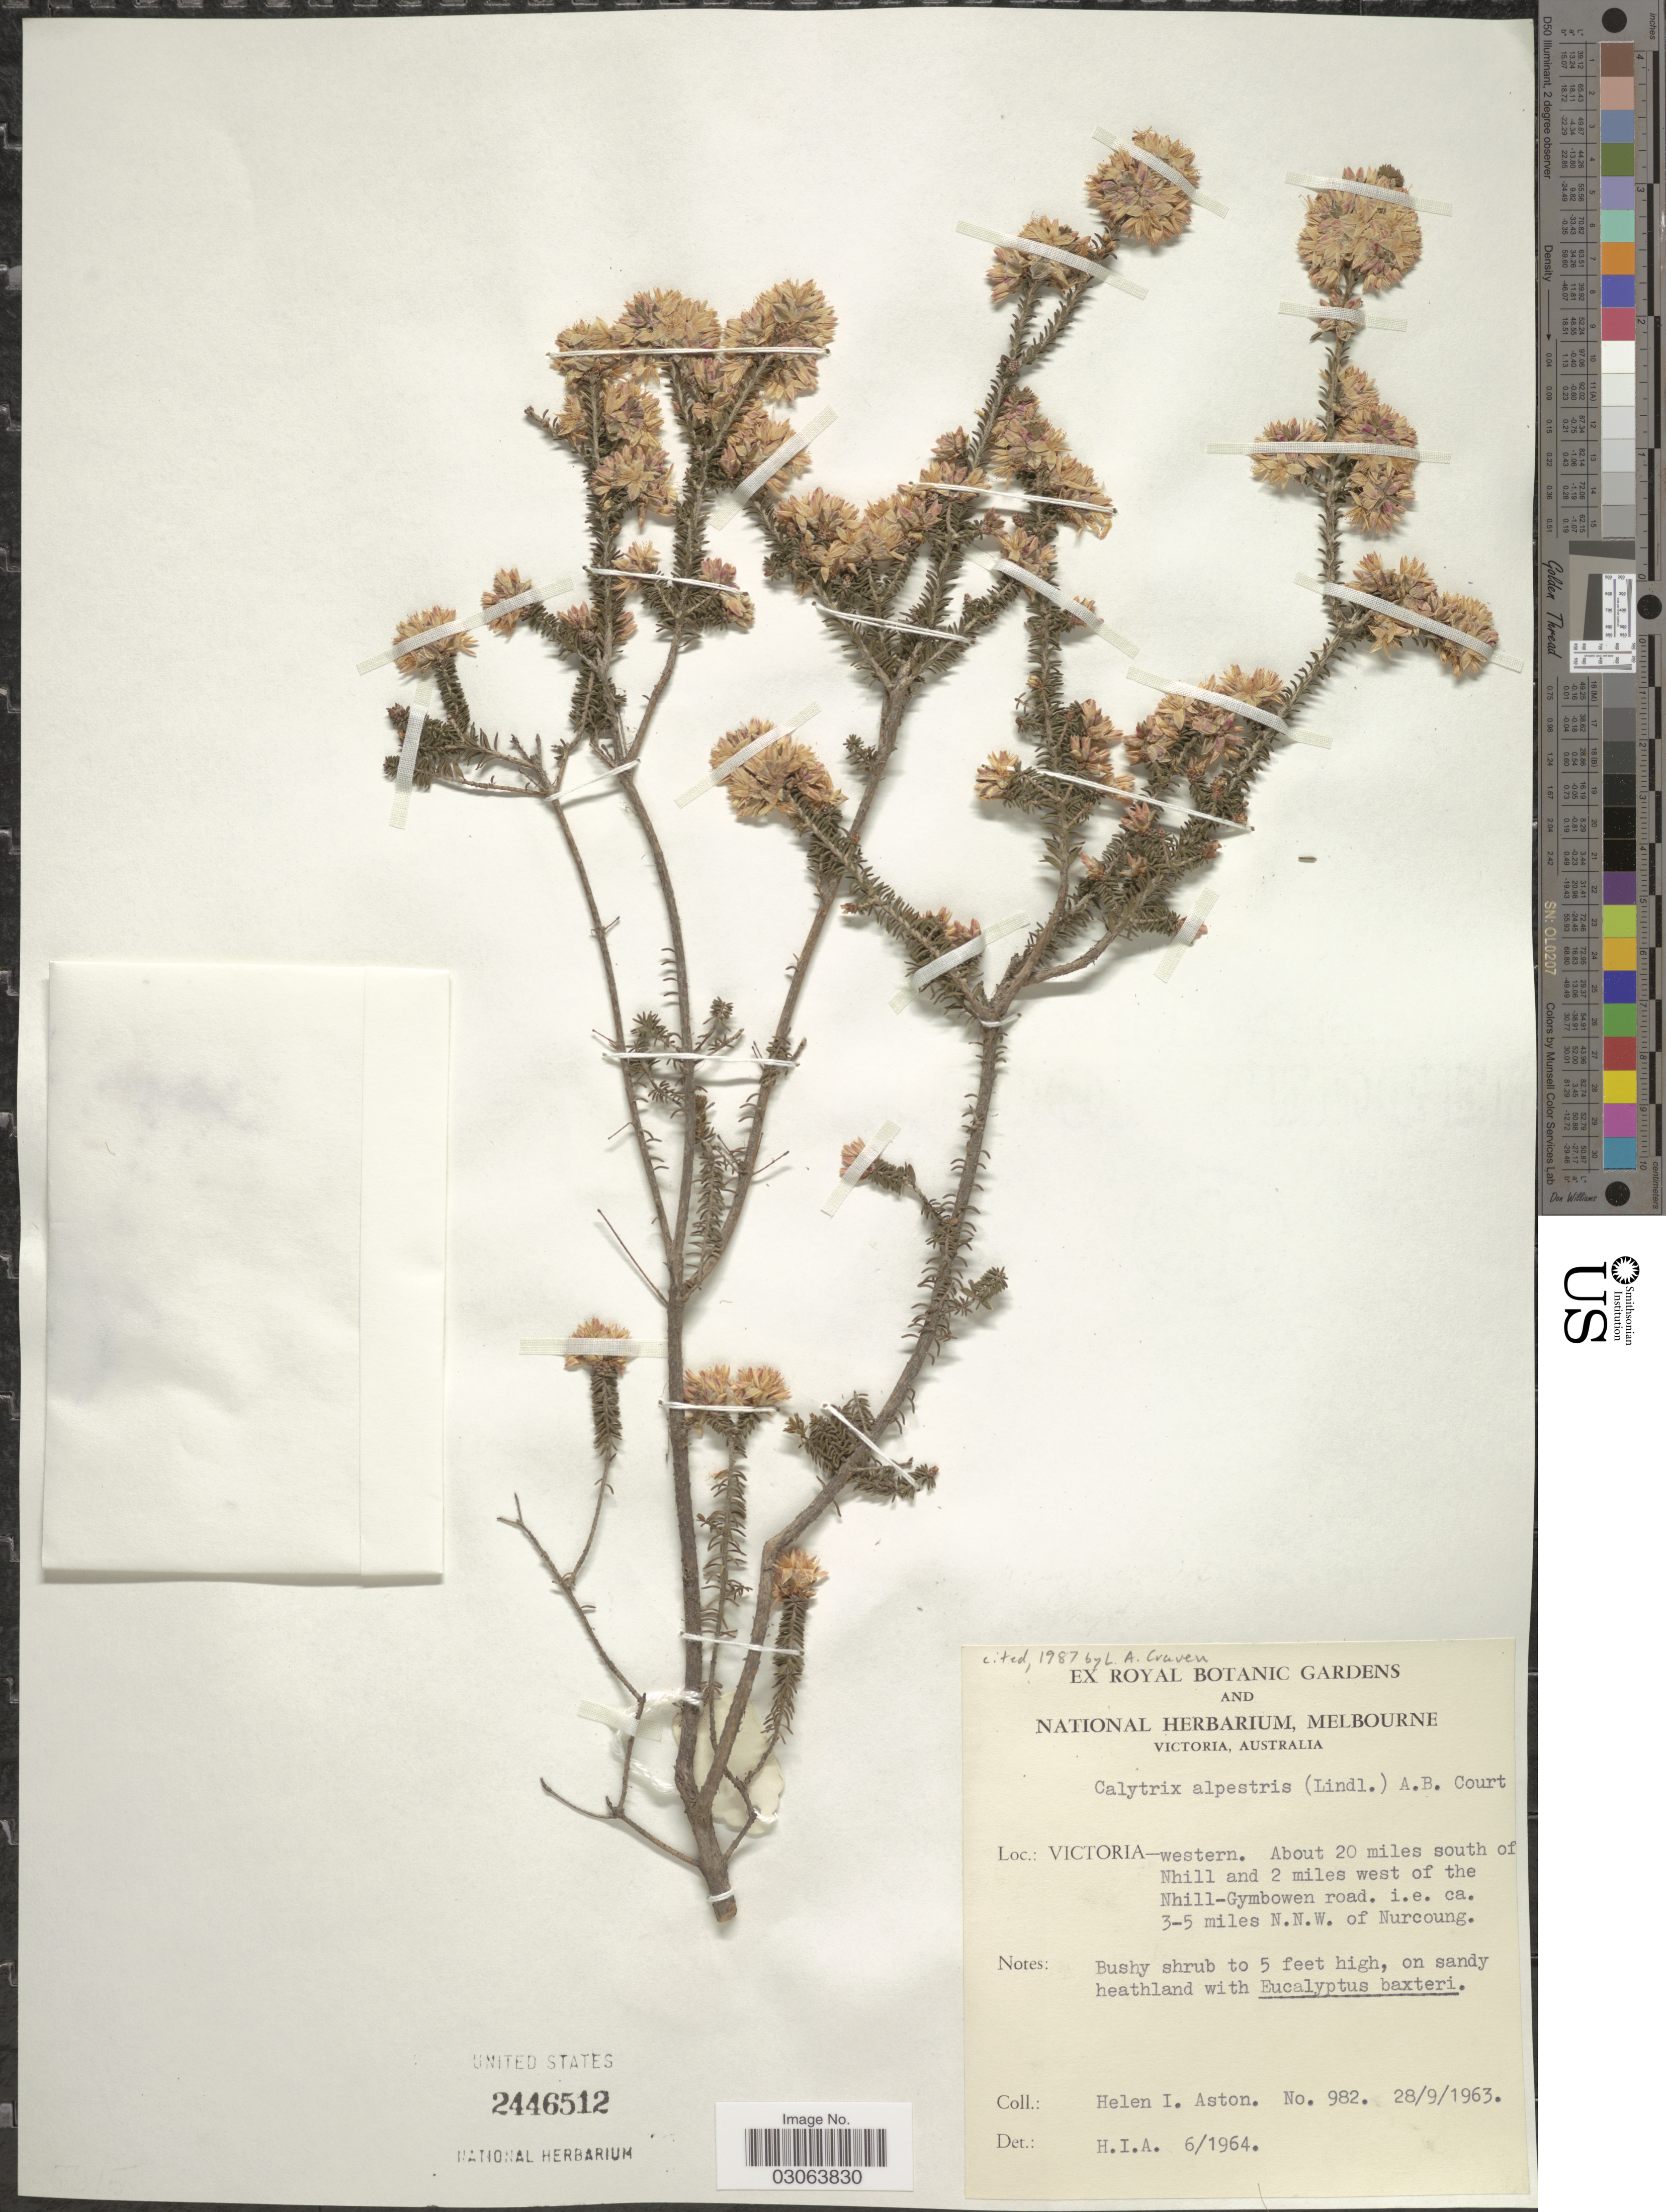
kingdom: Plantae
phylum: Tracheophyta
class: Magnoliopsida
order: Myrtales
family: Myrtaceae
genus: Calytrix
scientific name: Calytrix alpestris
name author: Court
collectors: H. I. Aston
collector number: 982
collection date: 1963-09-28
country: Australia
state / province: Victoria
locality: Victoria -western. About 20 miles south of Nhill and 2 miles west of the Nhill-Gymbowen road. i.e. ca. 3-5 miles N.N.W. of Nurcoung.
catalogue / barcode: US 2446512